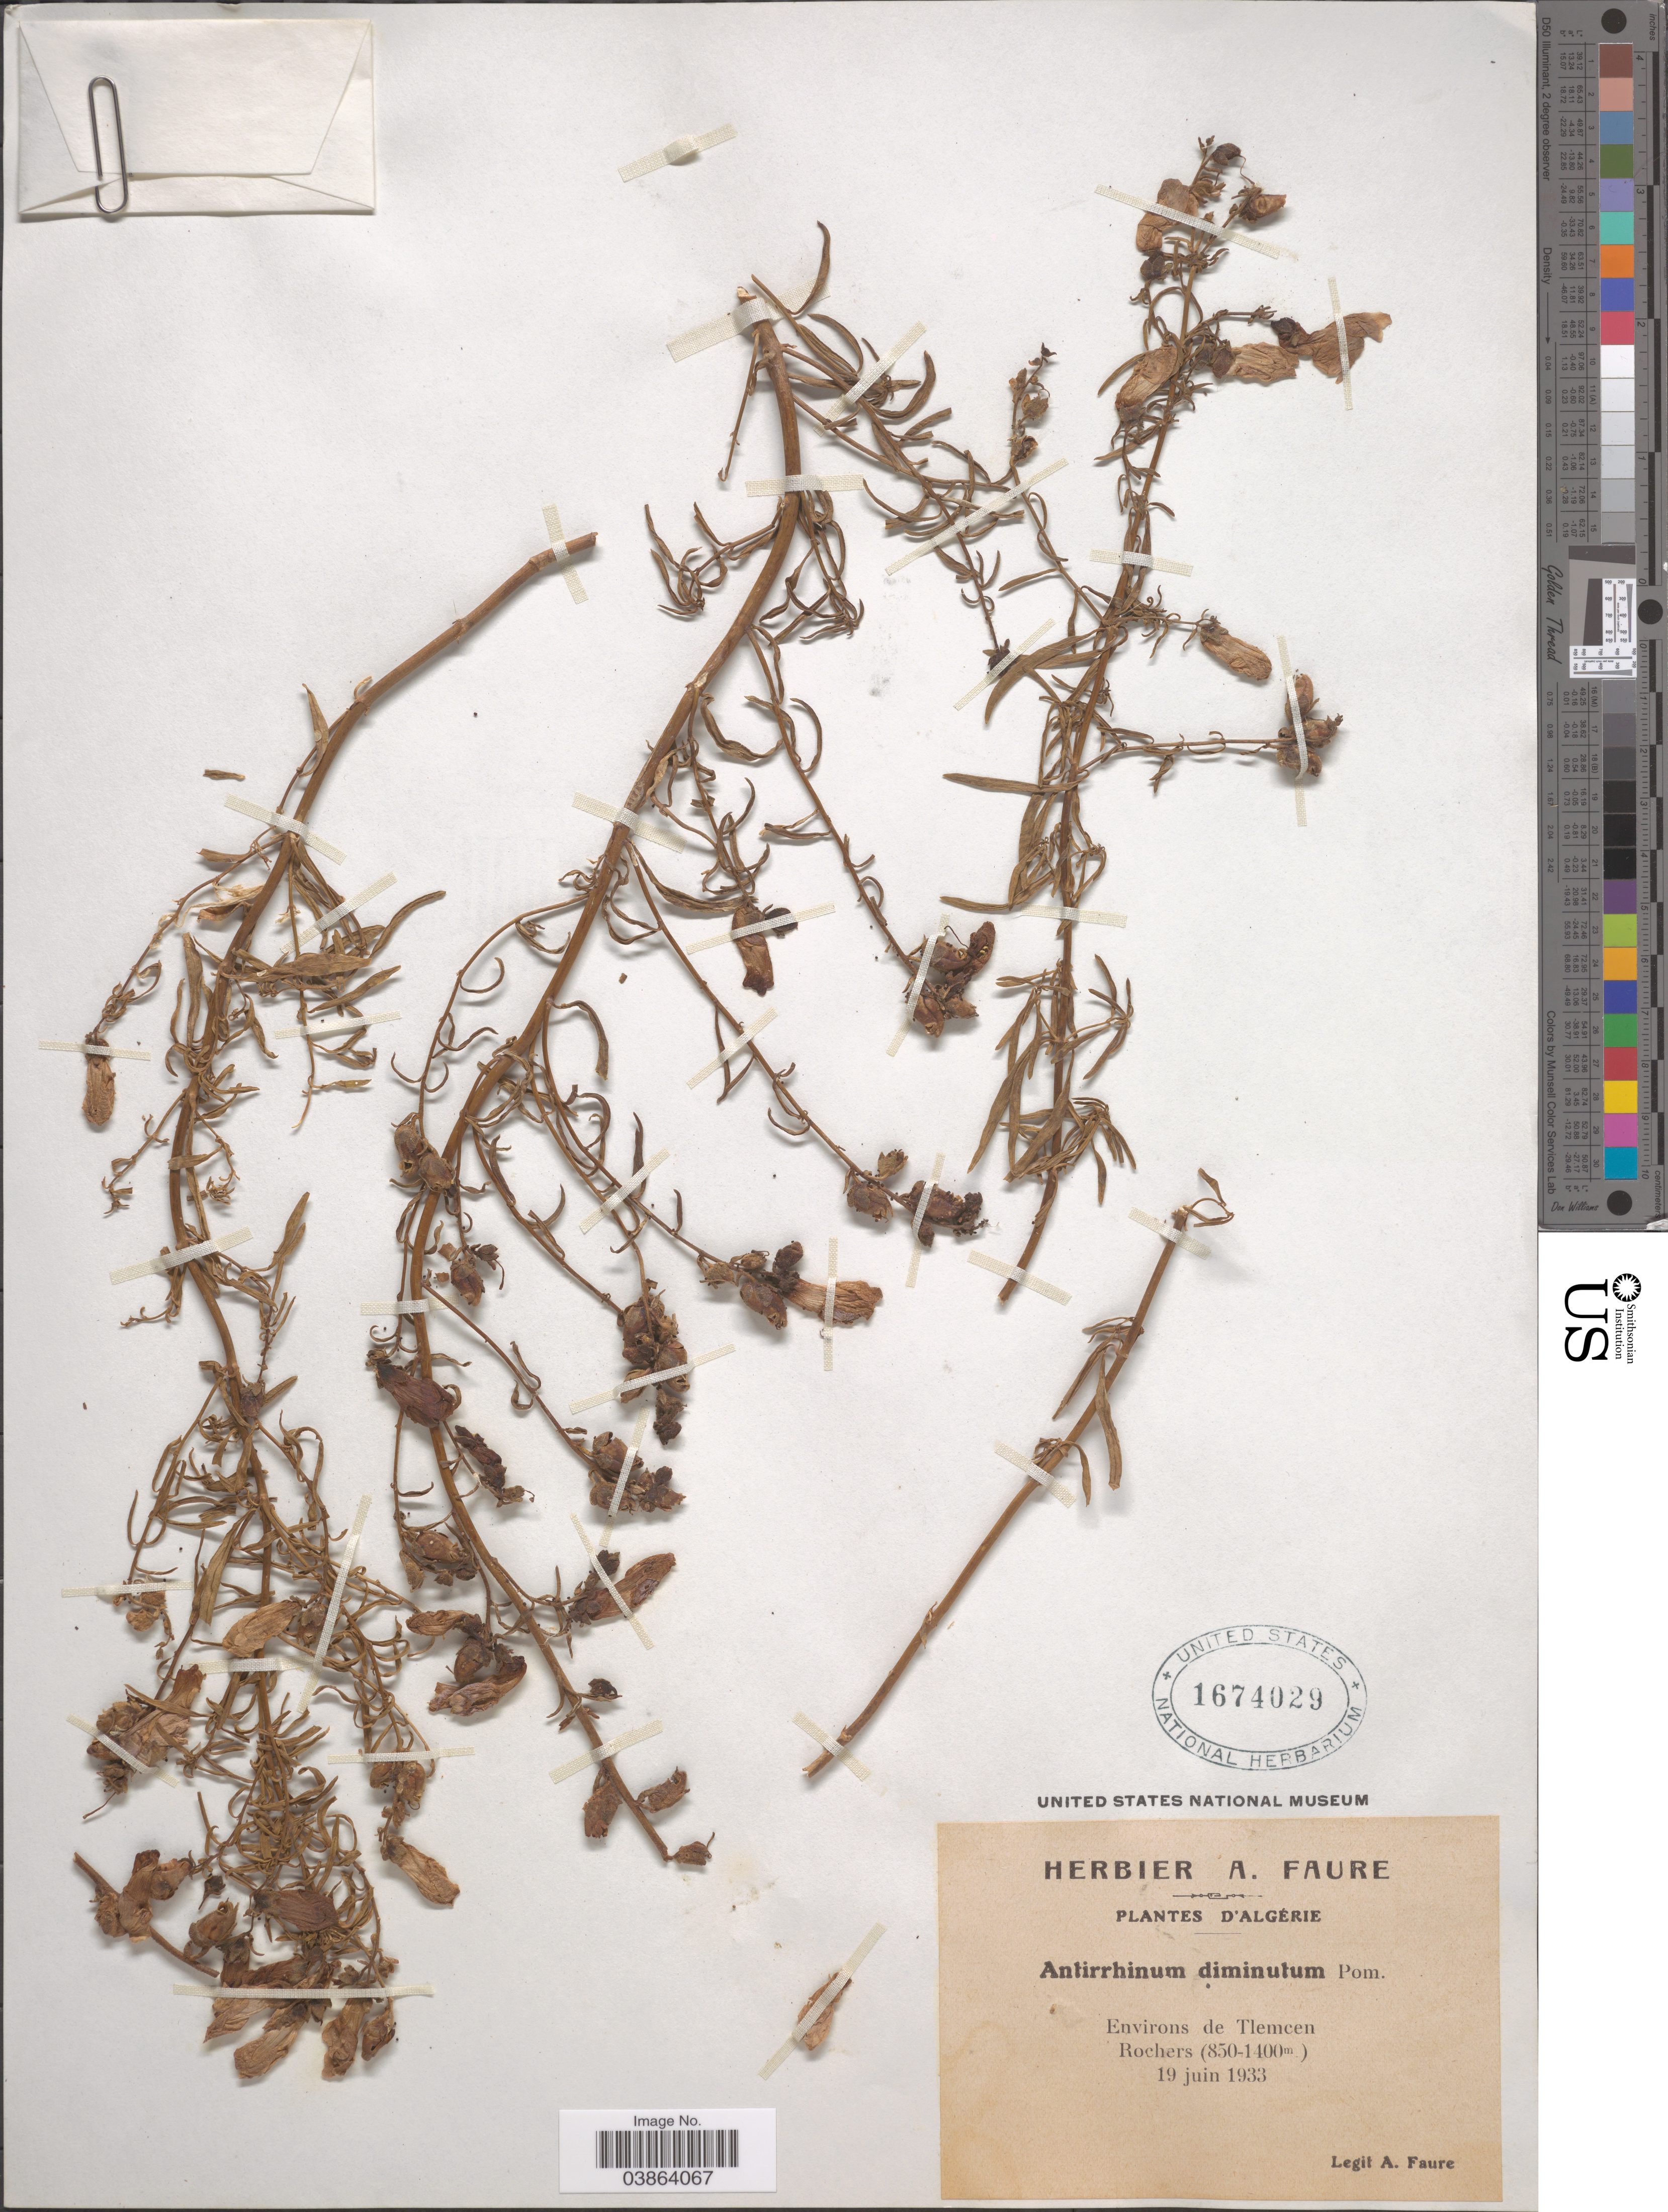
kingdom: Plantae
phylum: Tracheophyta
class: Magnoliopsida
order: Lamiales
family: Plantaginaceae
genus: Antirrhinum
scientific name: Antirrhinum diminutum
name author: Pomel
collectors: A. Faure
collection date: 1933-06-19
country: Algeria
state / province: Tlemcen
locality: Environs de Tlemcen.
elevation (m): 850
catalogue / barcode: US 1674029